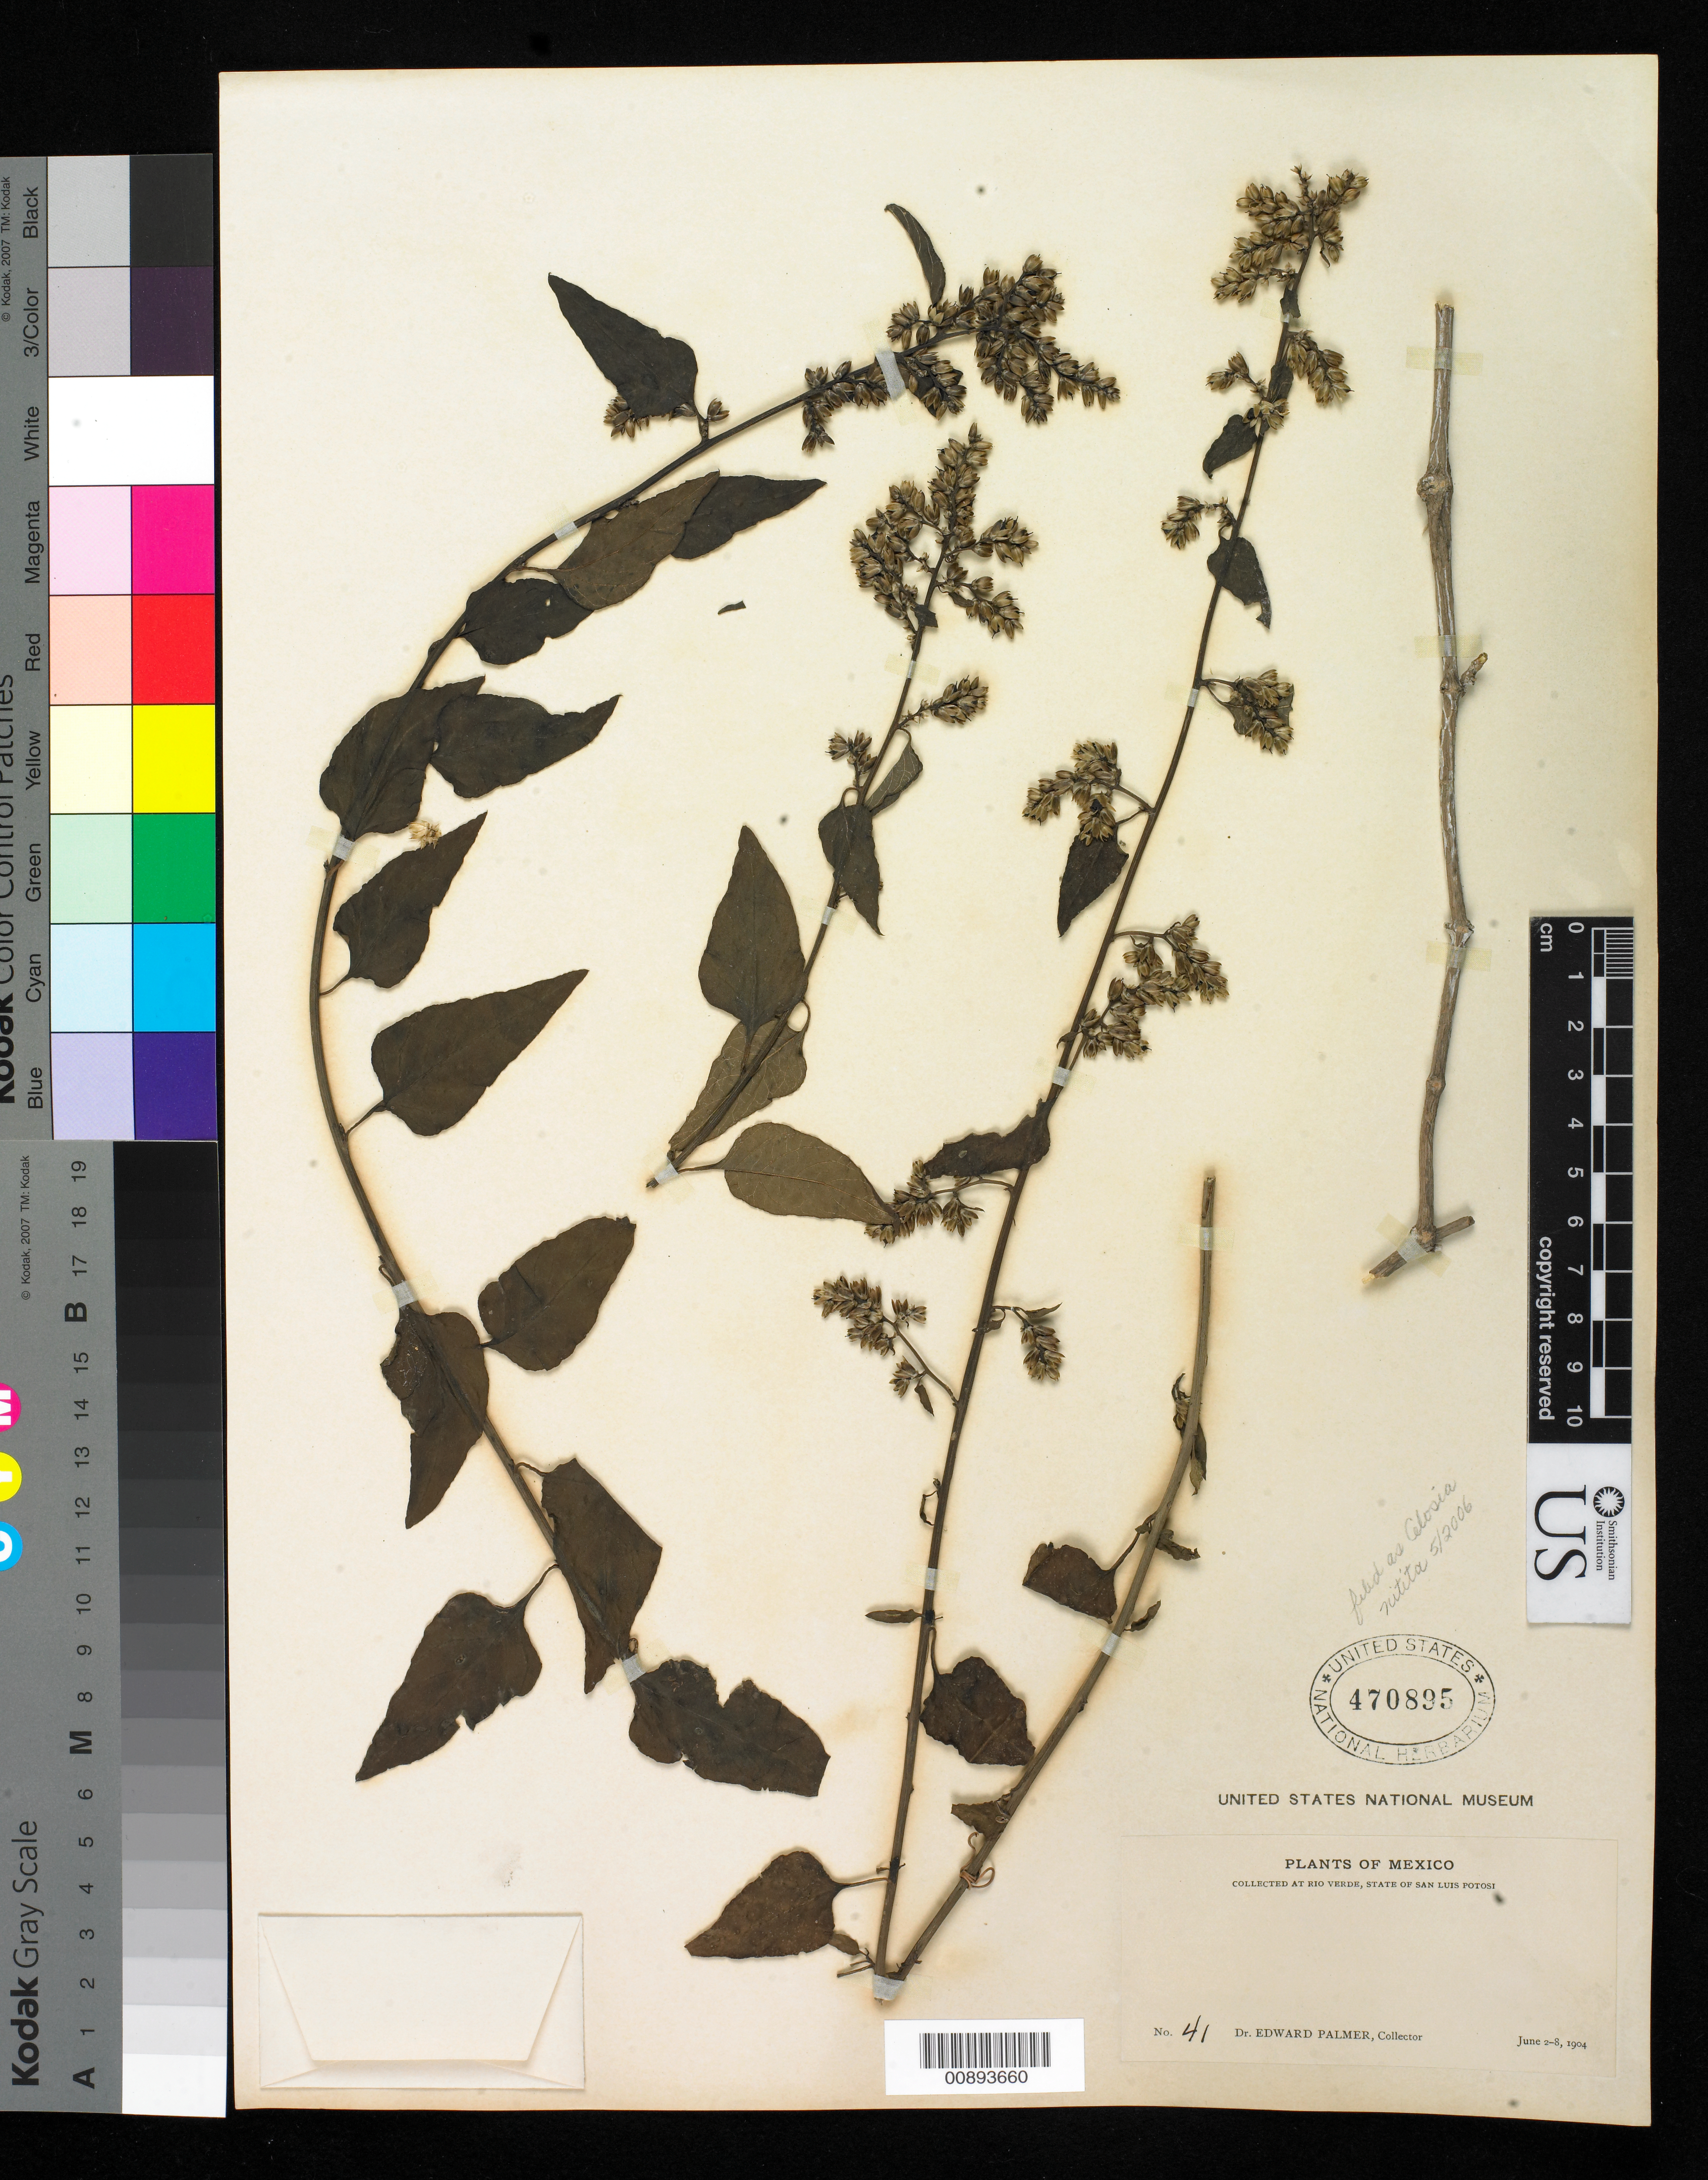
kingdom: Plantae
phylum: Tracheophyta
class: Magnoliopsida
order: Caryophyllales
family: Amaranthaceae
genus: Celosia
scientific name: Celosia nitida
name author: Vahl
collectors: E. Palmer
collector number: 41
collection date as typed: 02 Jun 1904 to 08 Jun 1904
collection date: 1904-06-02/1904-06-08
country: Mexico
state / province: San Luis Potosí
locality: Río Verde, San Luis Potosí.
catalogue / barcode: US 470895